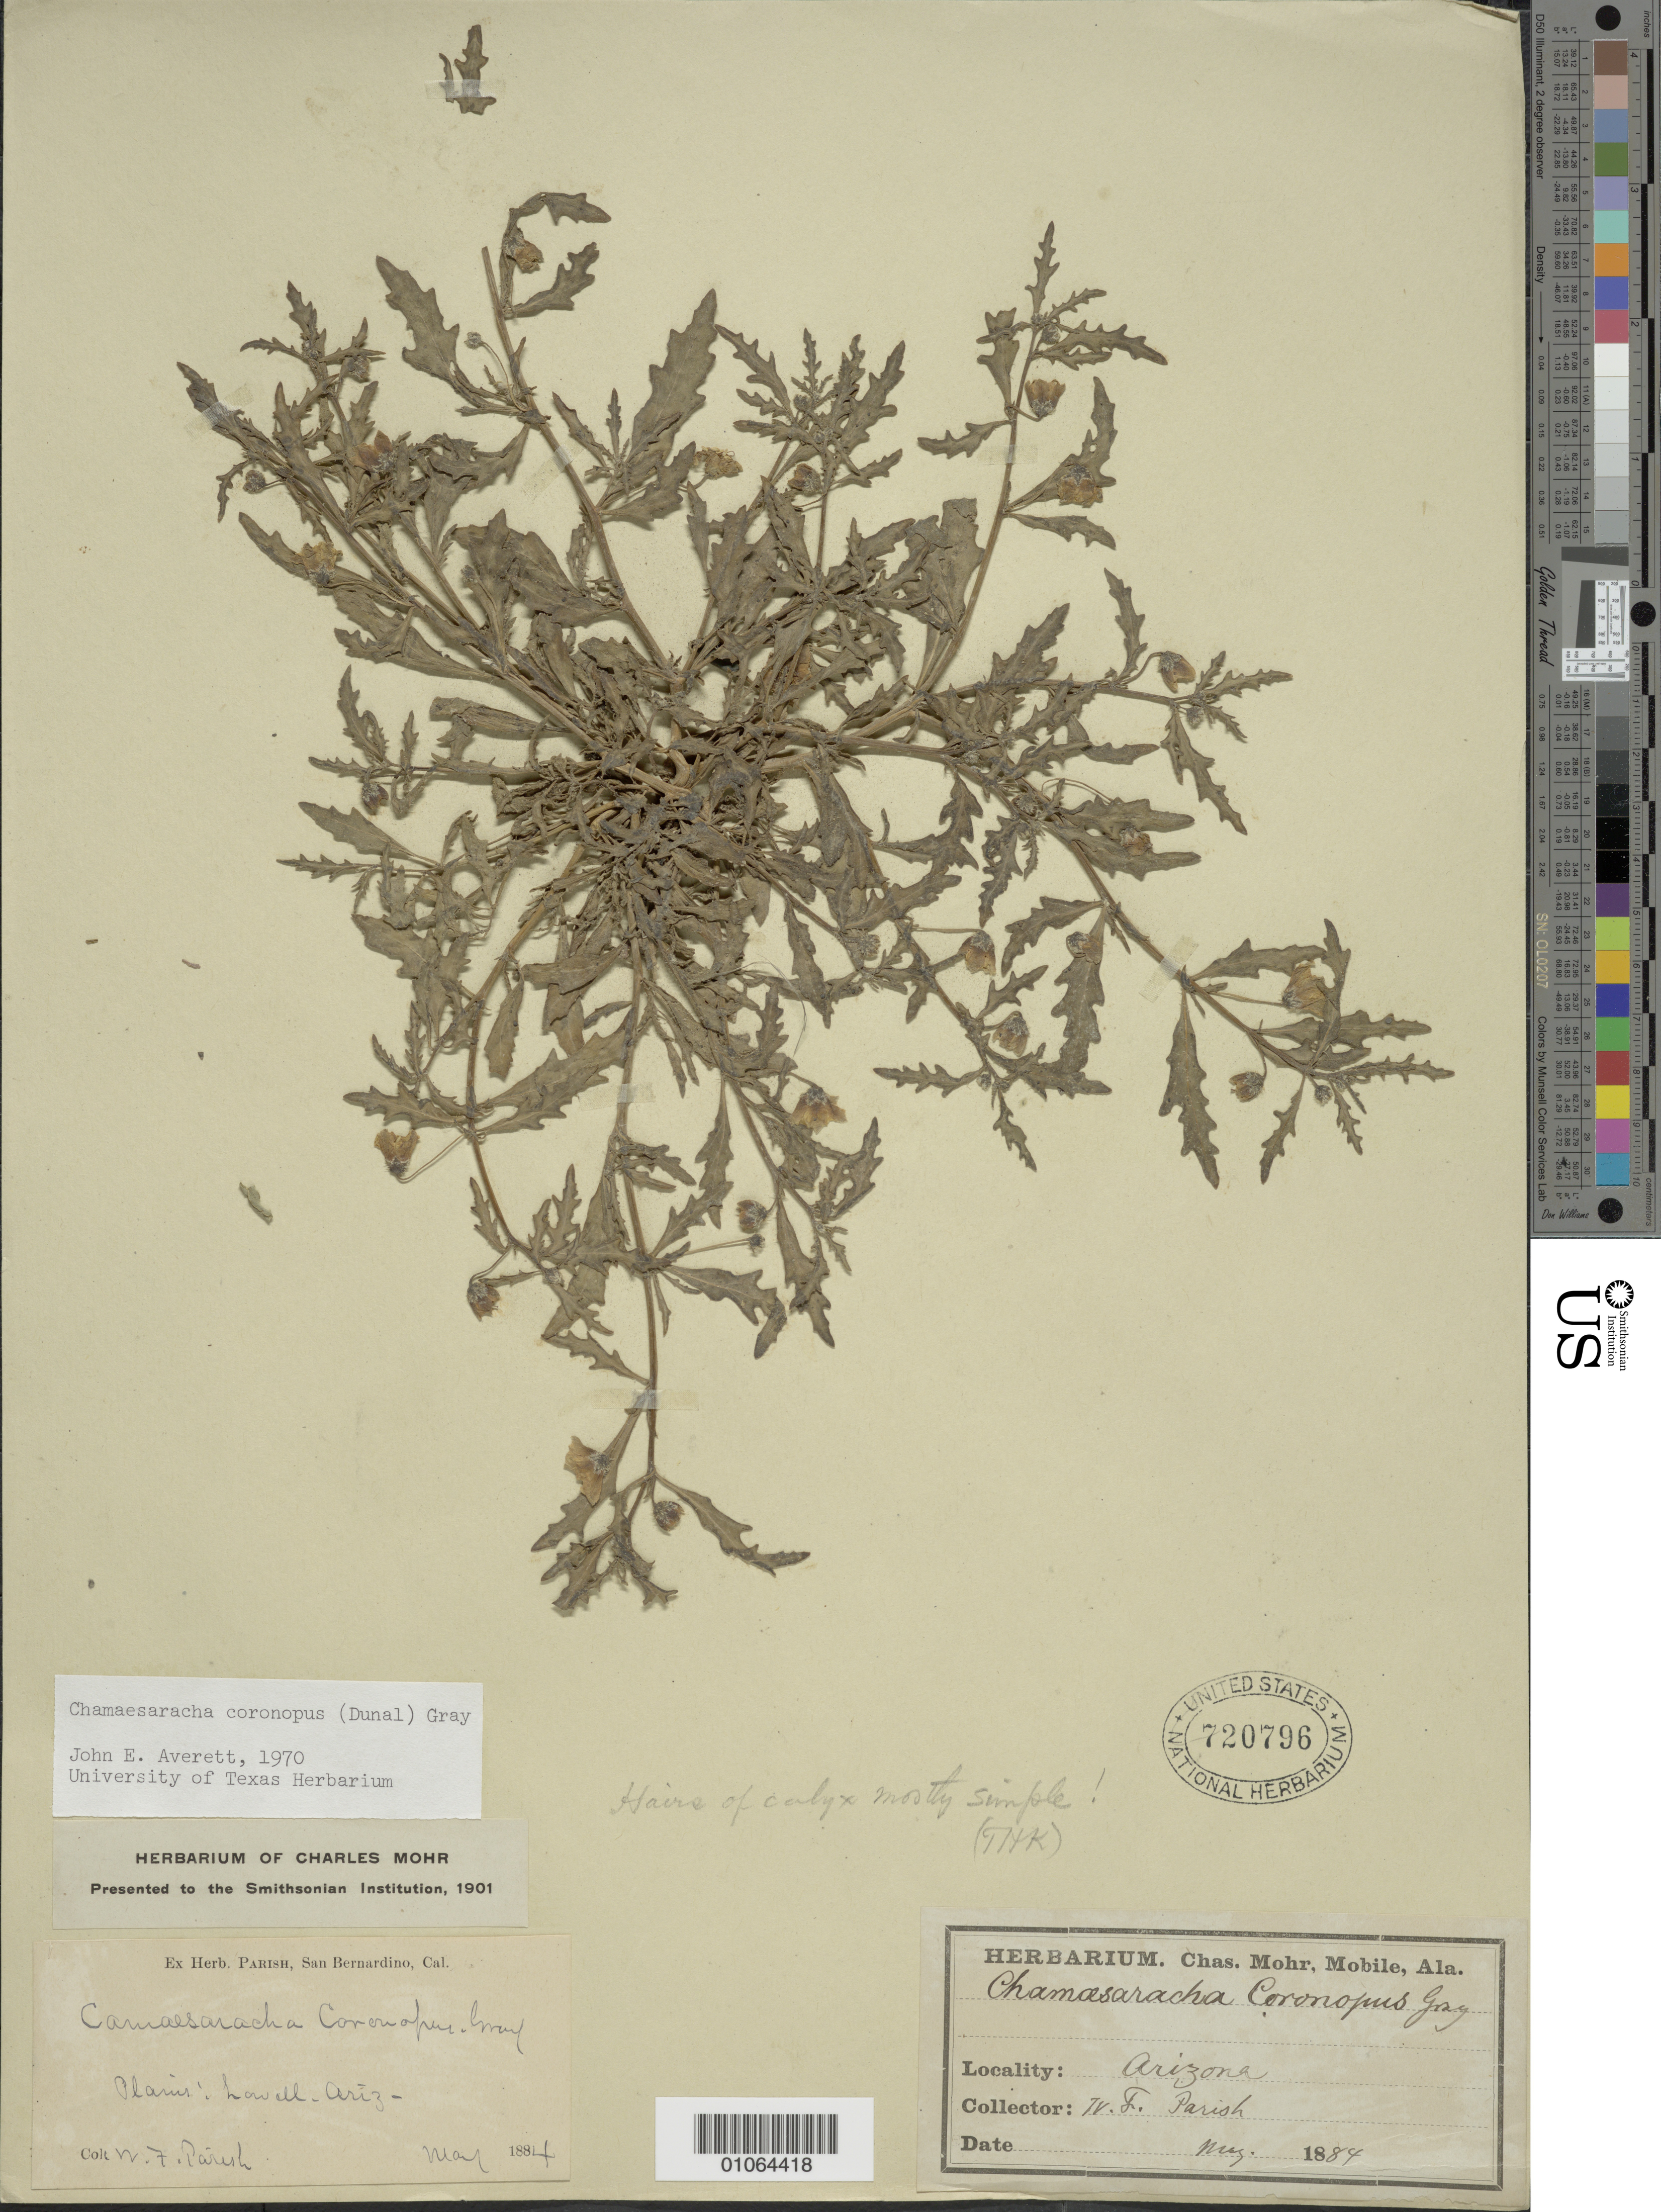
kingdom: Plantae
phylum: Tracheophyta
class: Magnoliopsida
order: Solanales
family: Solanaceae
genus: Chamaesaracha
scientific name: Chamaesaracha coronopus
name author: (Dunal) A. Gray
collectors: W. F. Parish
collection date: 1884-05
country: United States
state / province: Arizona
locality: Plains: Lowell.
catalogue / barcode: US 720796